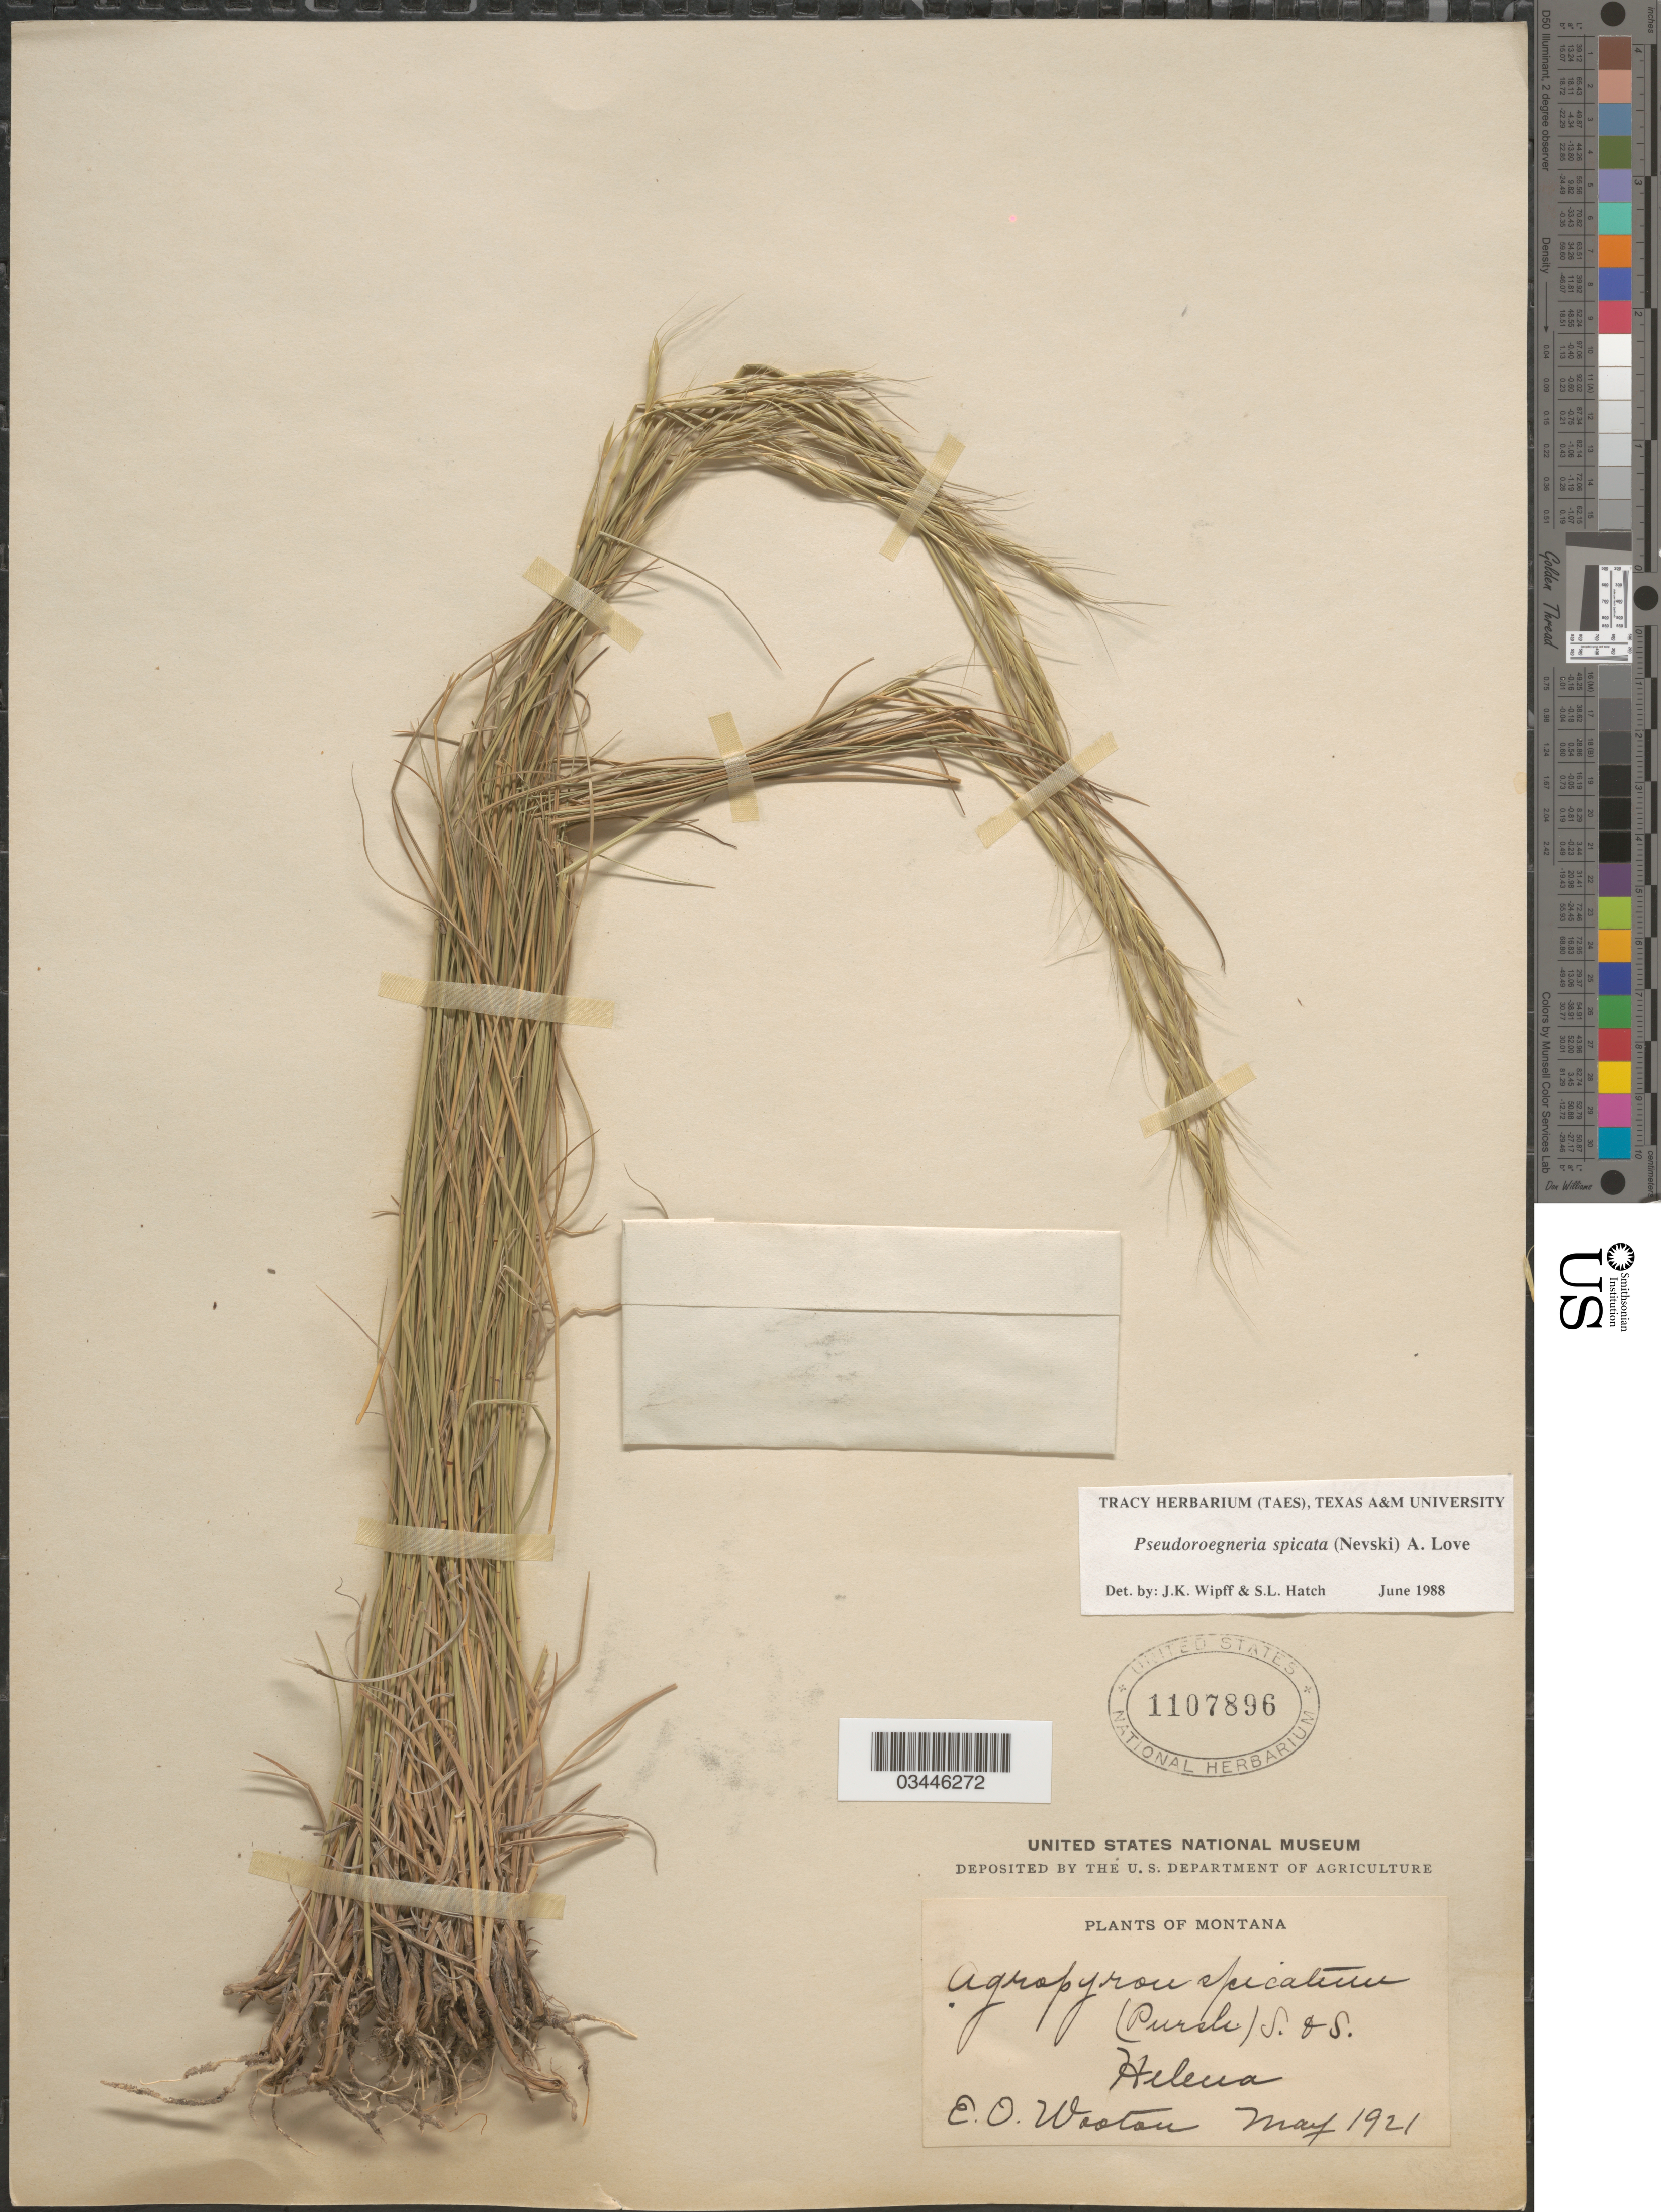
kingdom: Plantae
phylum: Tracheophyta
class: Liliopsida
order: Poales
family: Poaceae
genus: Pseudoroegneria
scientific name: Pseudoroegneria spicata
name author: (Pursh) Á. Löve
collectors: E. O. Wooton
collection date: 1921-05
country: United States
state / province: Montana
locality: Helena.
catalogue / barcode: US 1107896